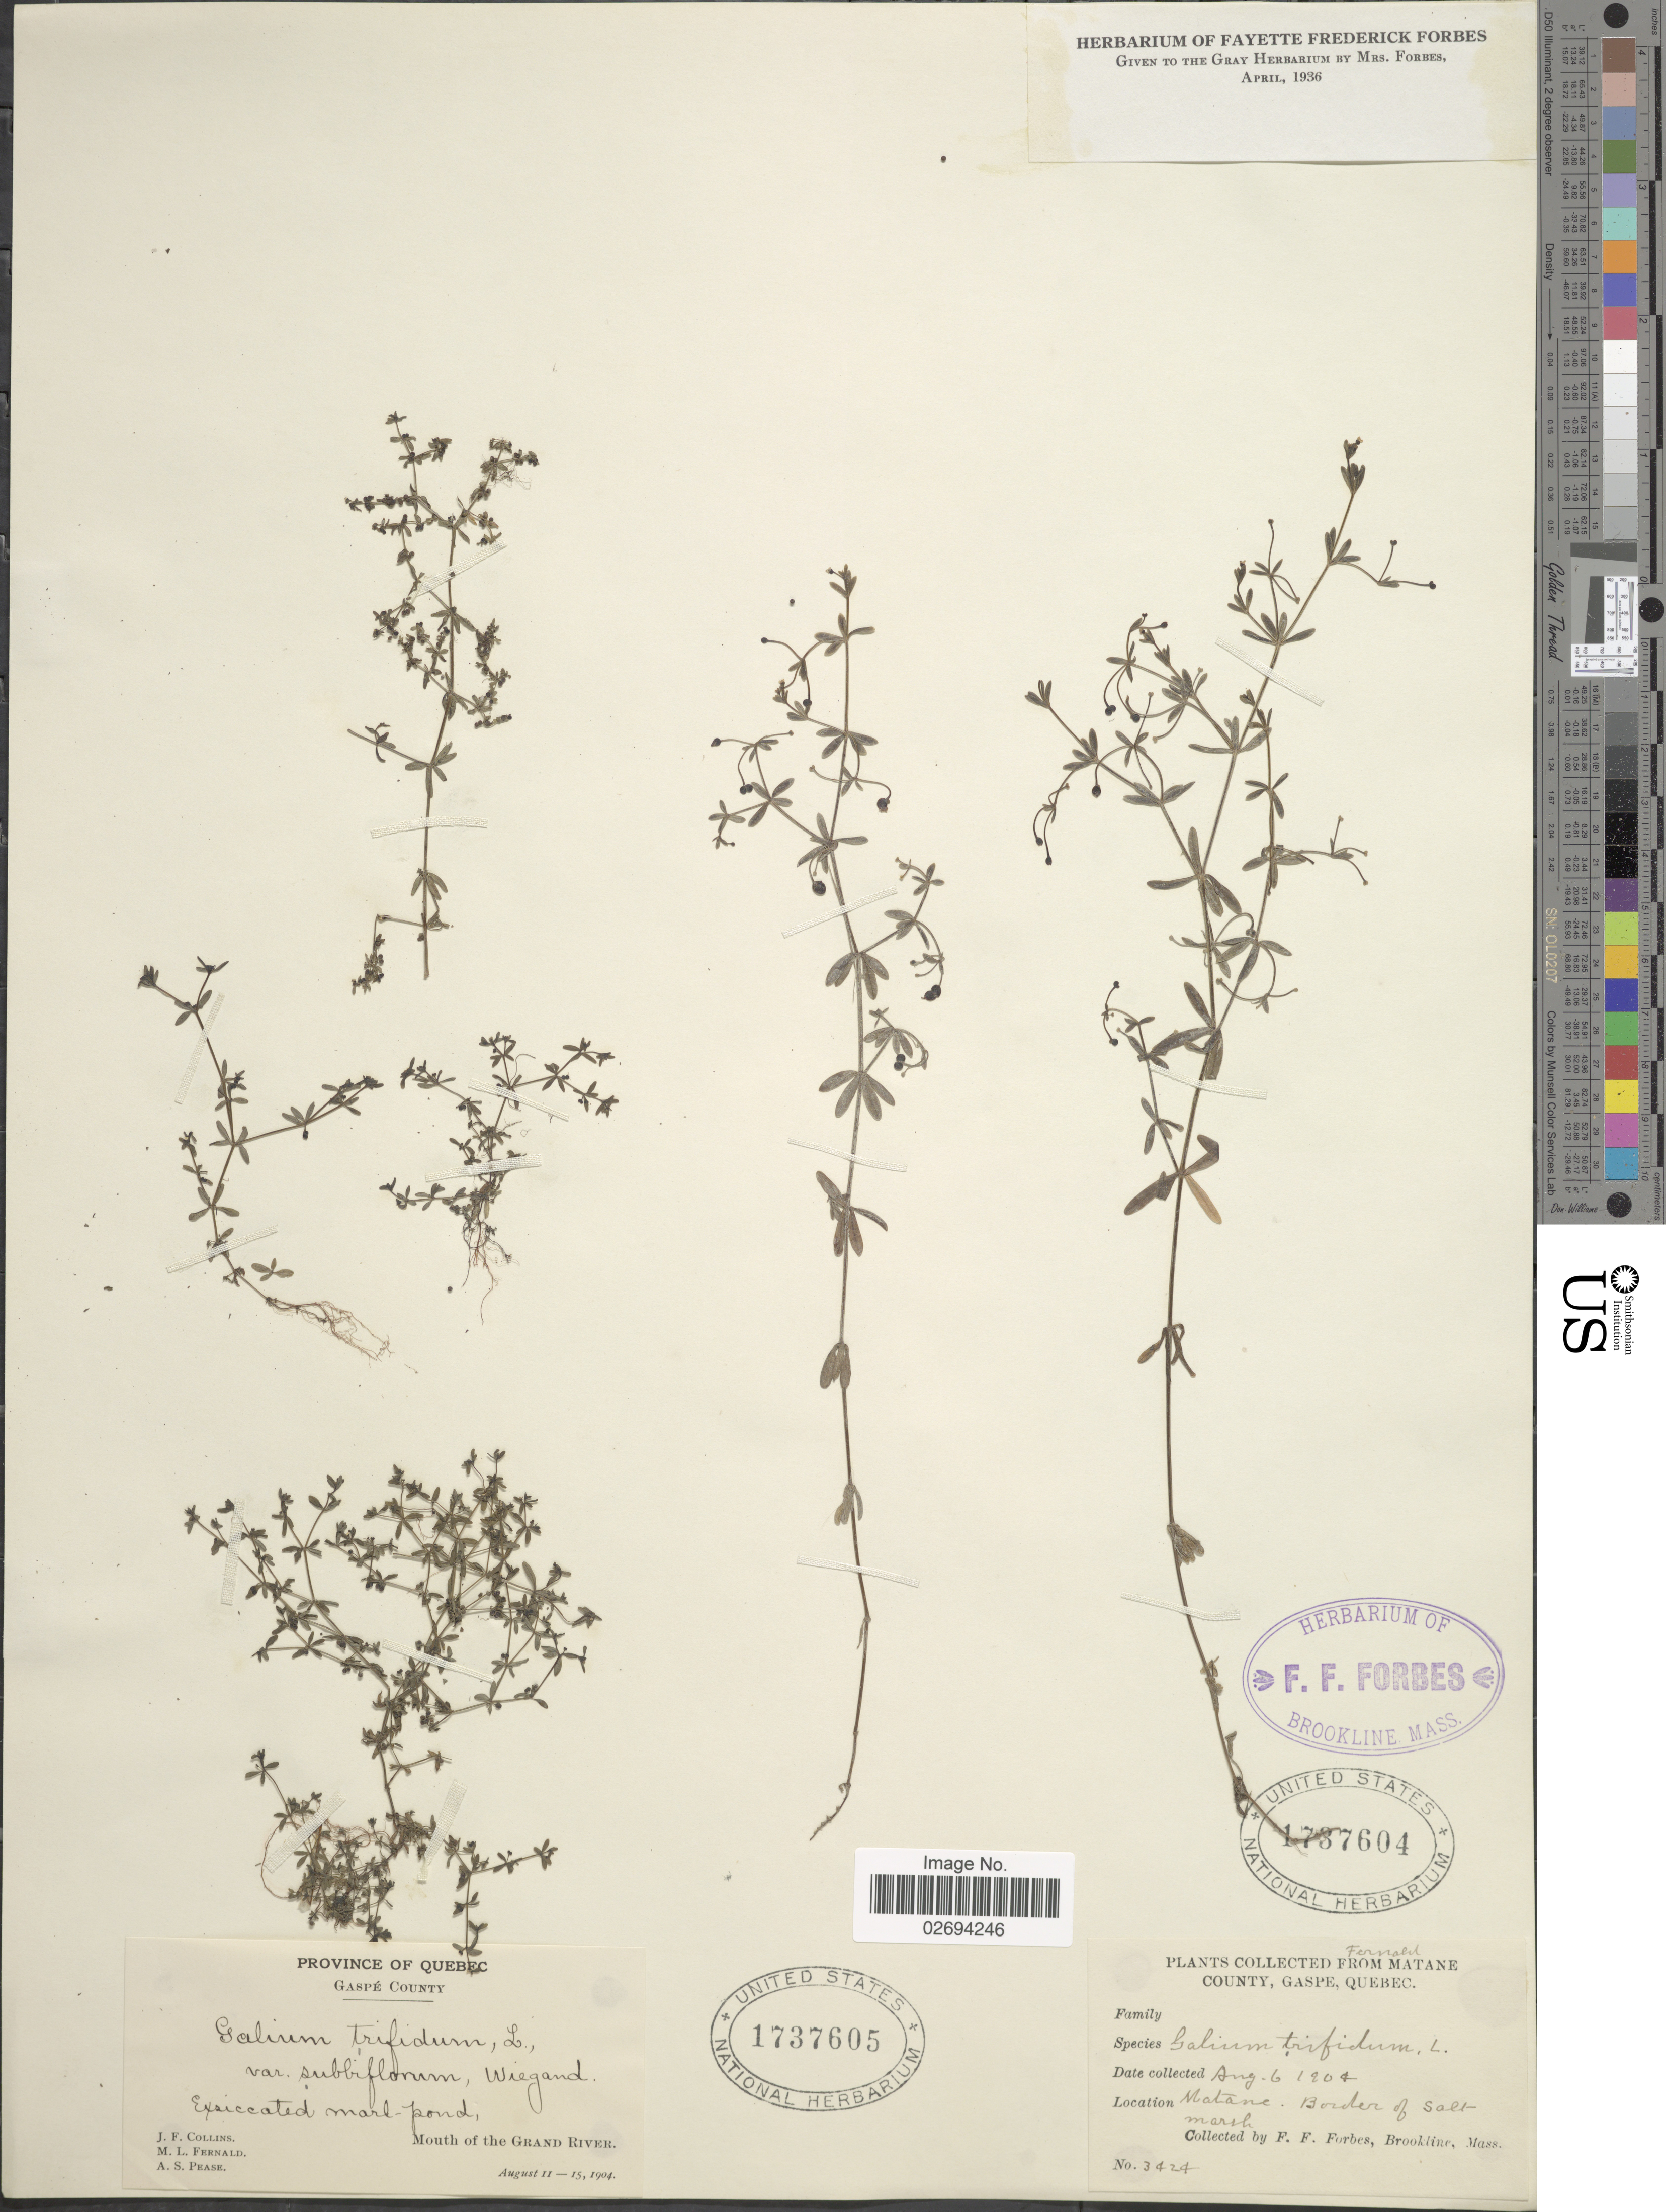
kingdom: Plantae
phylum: Tracheophyta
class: Magnoliopsida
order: Gentianales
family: Rubiaceae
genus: Galium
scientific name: Galium trifidum var. subbiflorum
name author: Wiegand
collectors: J. Collins, M. L. Fernald & A. S. Pease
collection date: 1904-08-11/1904-08-15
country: Canada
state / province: Quebec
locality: Gaspé County. Exsiccated marl-pond, Mouth of the Grand River.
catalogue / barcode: US 1737605